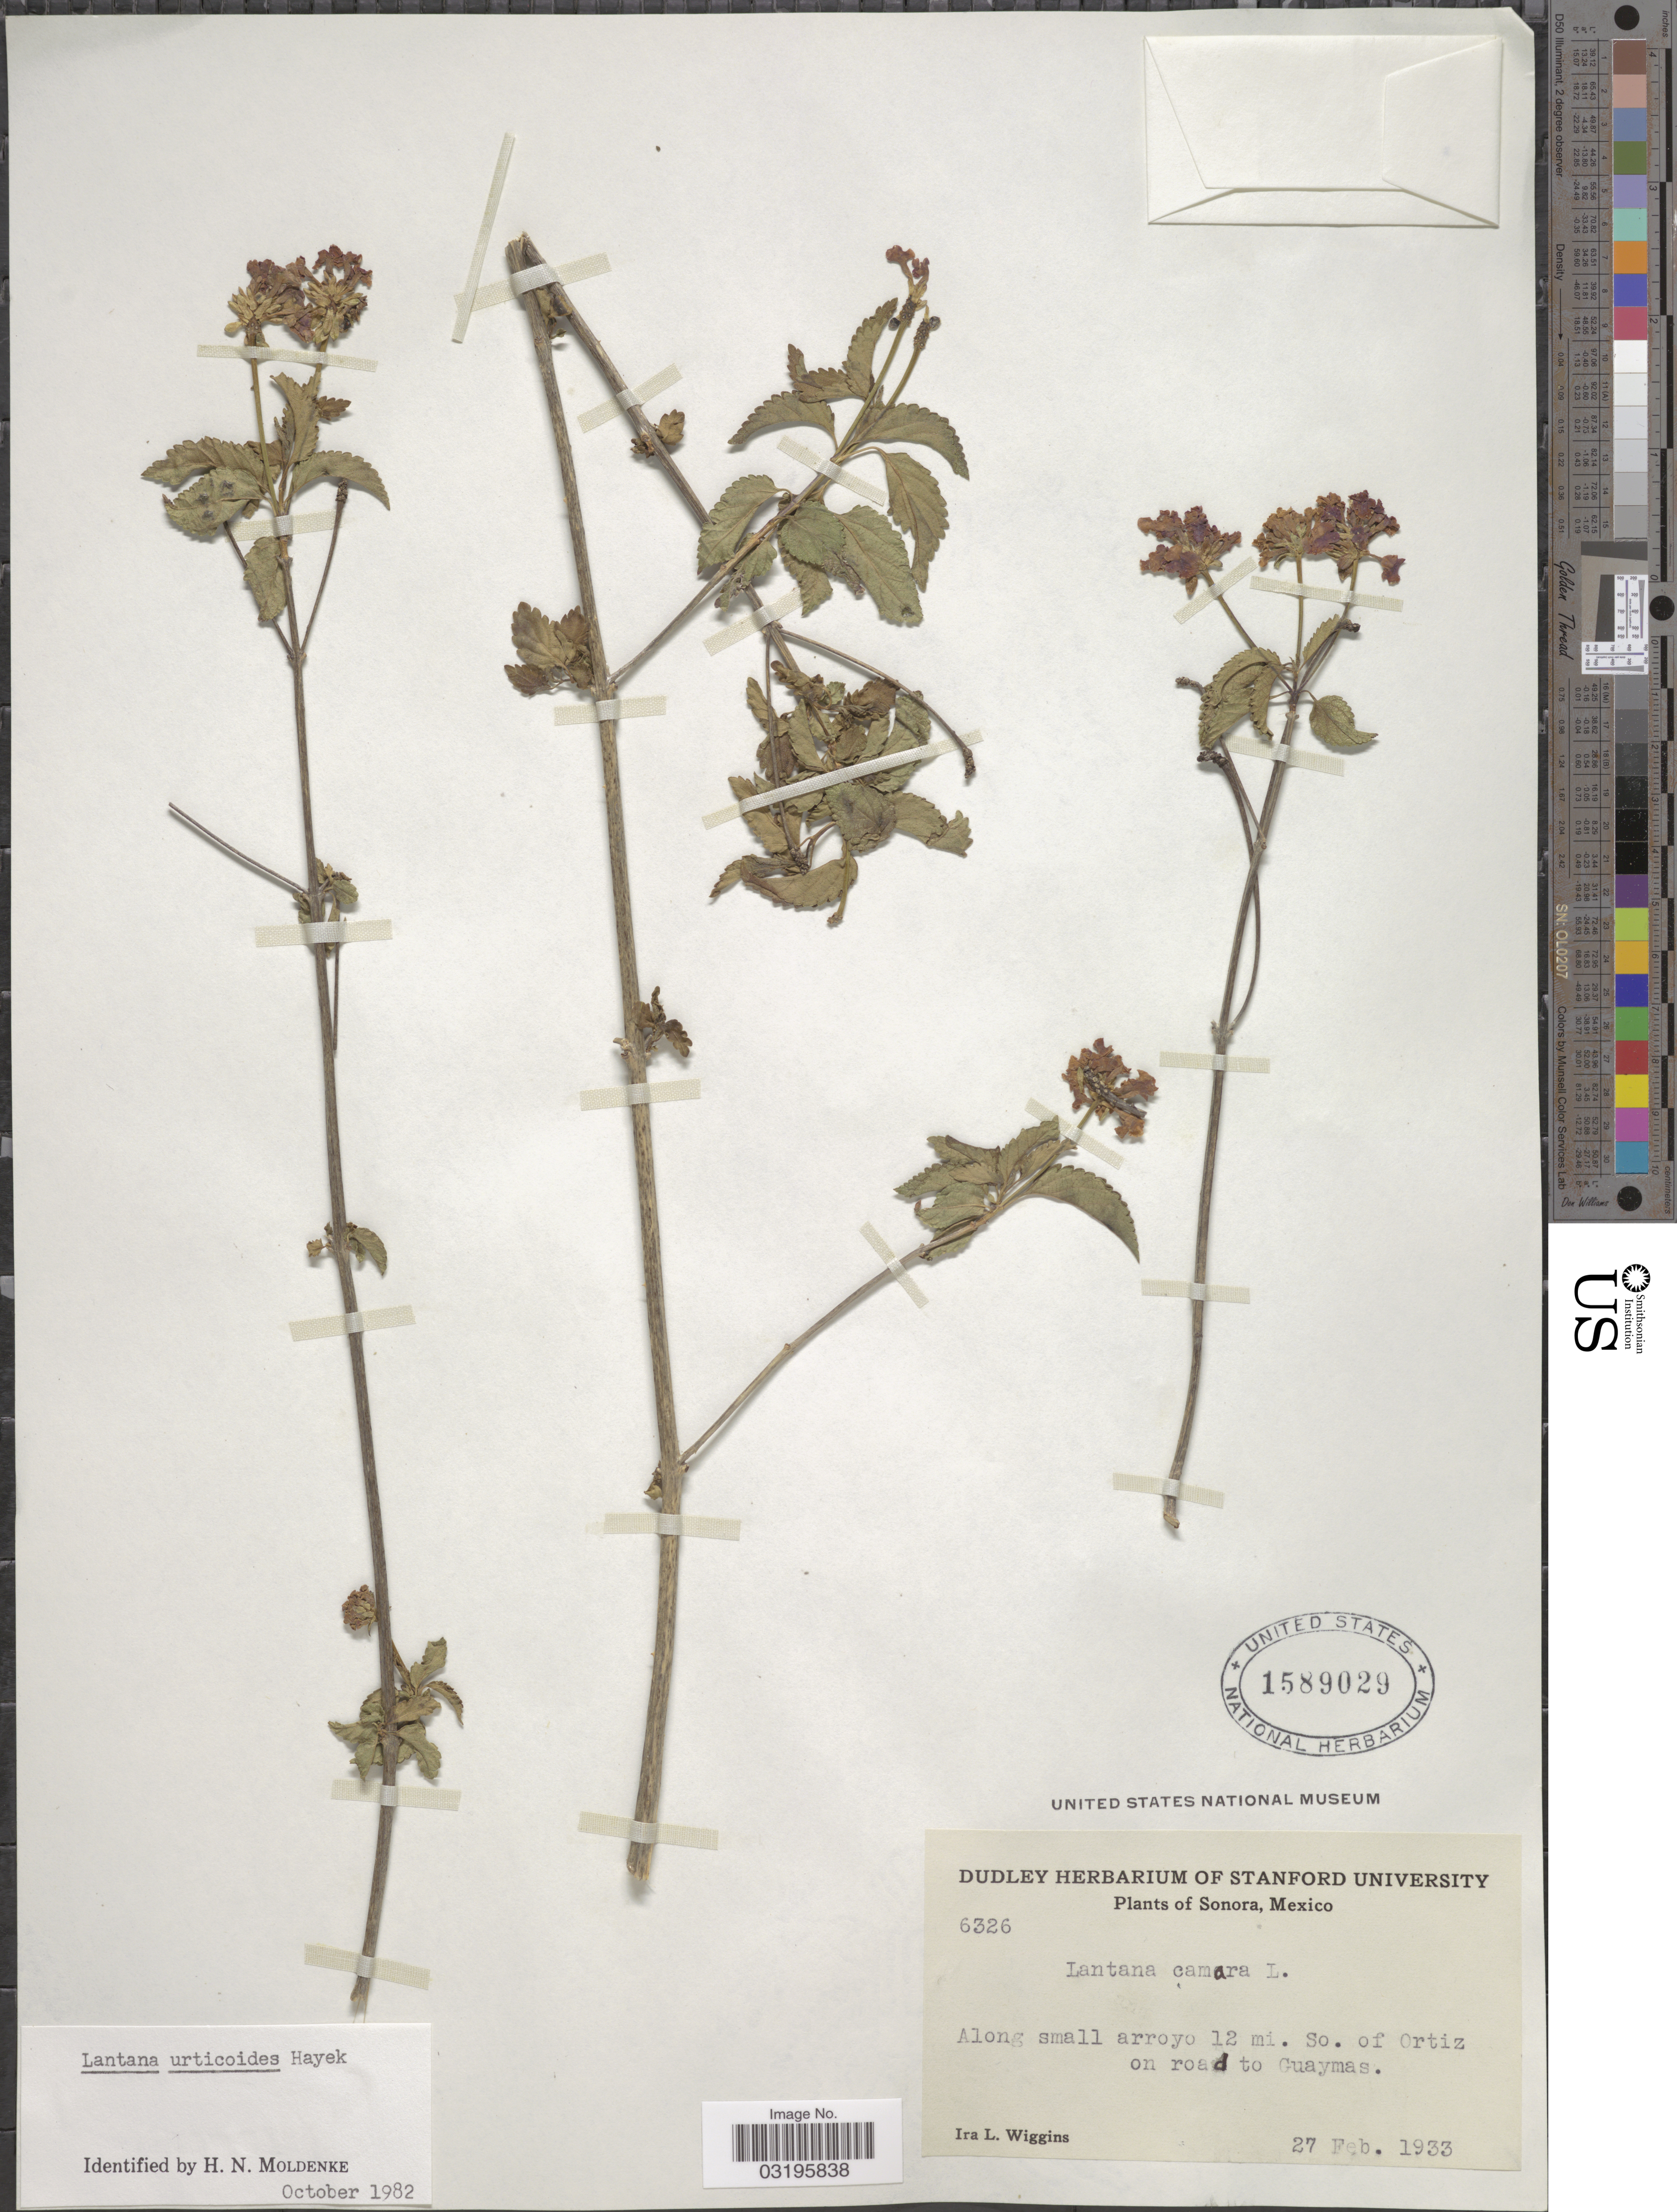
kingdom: Plantae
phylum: Tracheophyta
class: Magnoliopsida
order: Lamiales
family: Verbenaceae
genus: Lantana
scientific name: Lantana urticoides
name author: Hayek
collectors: I. L. Wiggins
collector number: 6326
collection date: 1933-02-27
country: Mexico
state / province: Sonora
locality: Along small arroyo 12 mi. So. of Ortiz on road to Guaymas.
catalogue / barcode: US 1589029